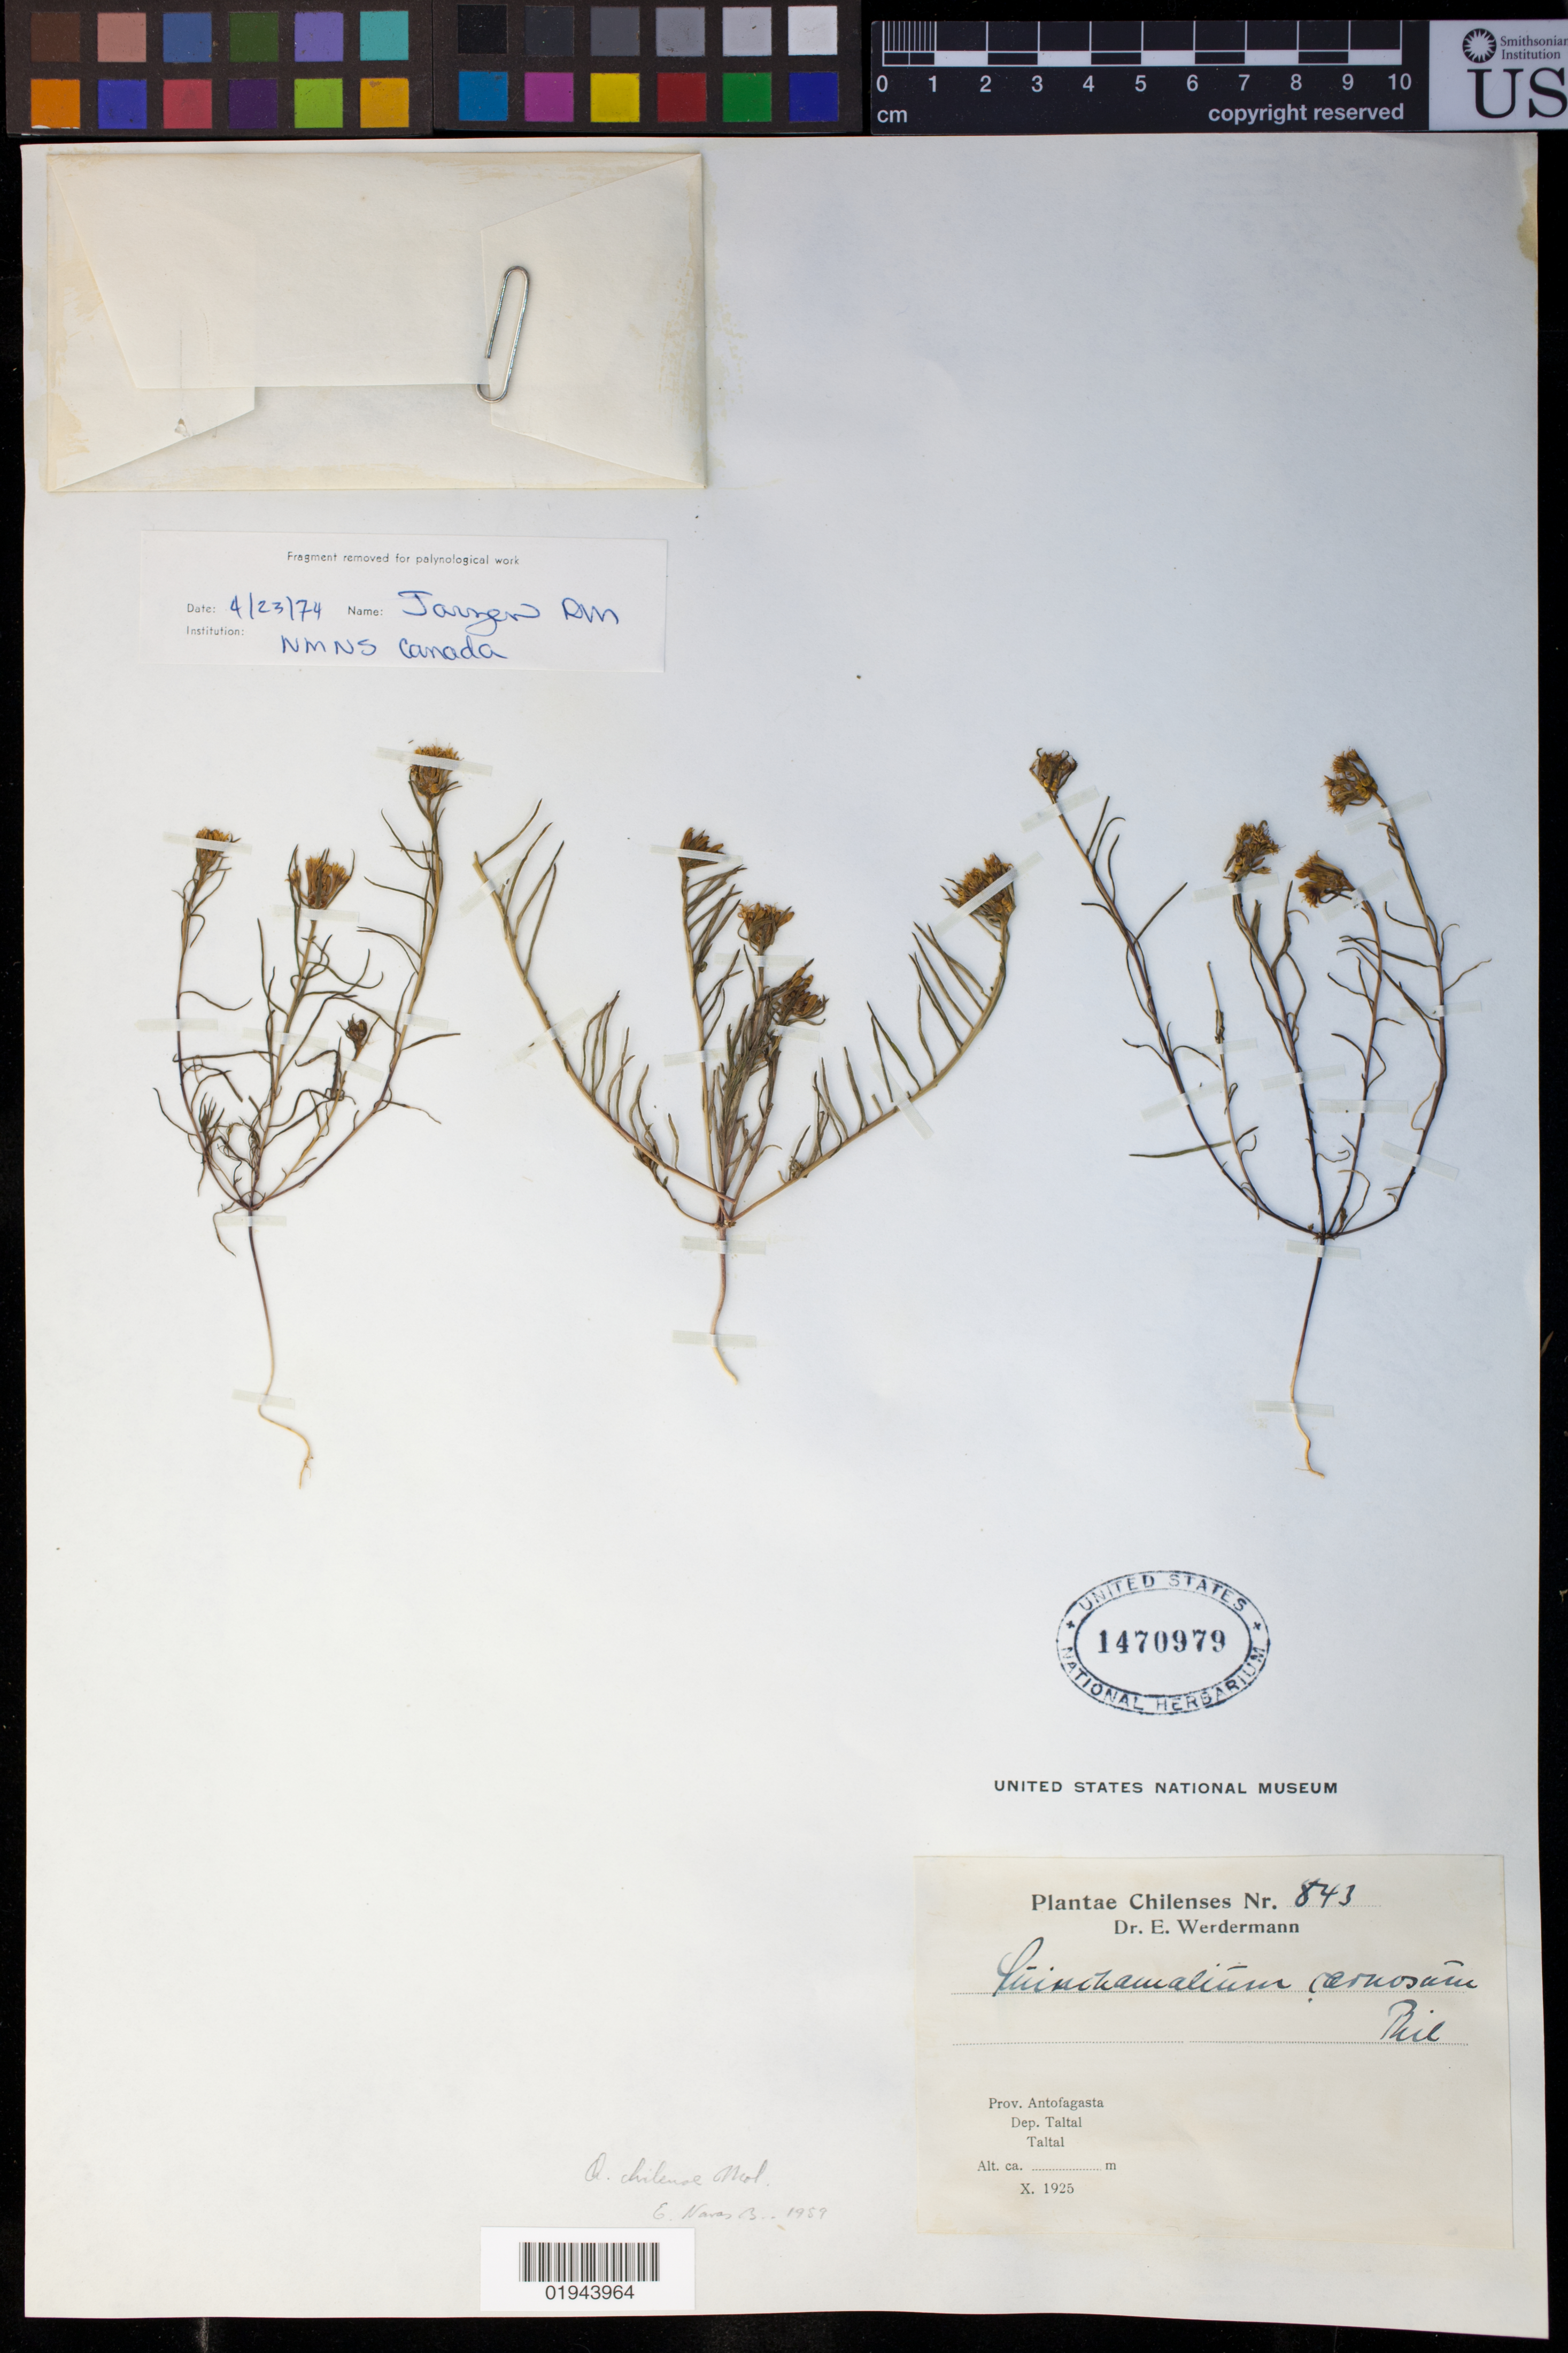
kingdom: Plantae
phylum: Tracheophyta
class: Magnoliopsida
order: Santalales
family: Schoepfiaceae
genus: Quinchamalium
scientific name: Quinchamalium carnosum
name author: Phil.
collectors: E. Werdermann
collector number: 843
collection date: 1925-10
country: Chile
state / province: Antofagasta (II)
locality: Taltal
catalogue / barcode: US 1470979